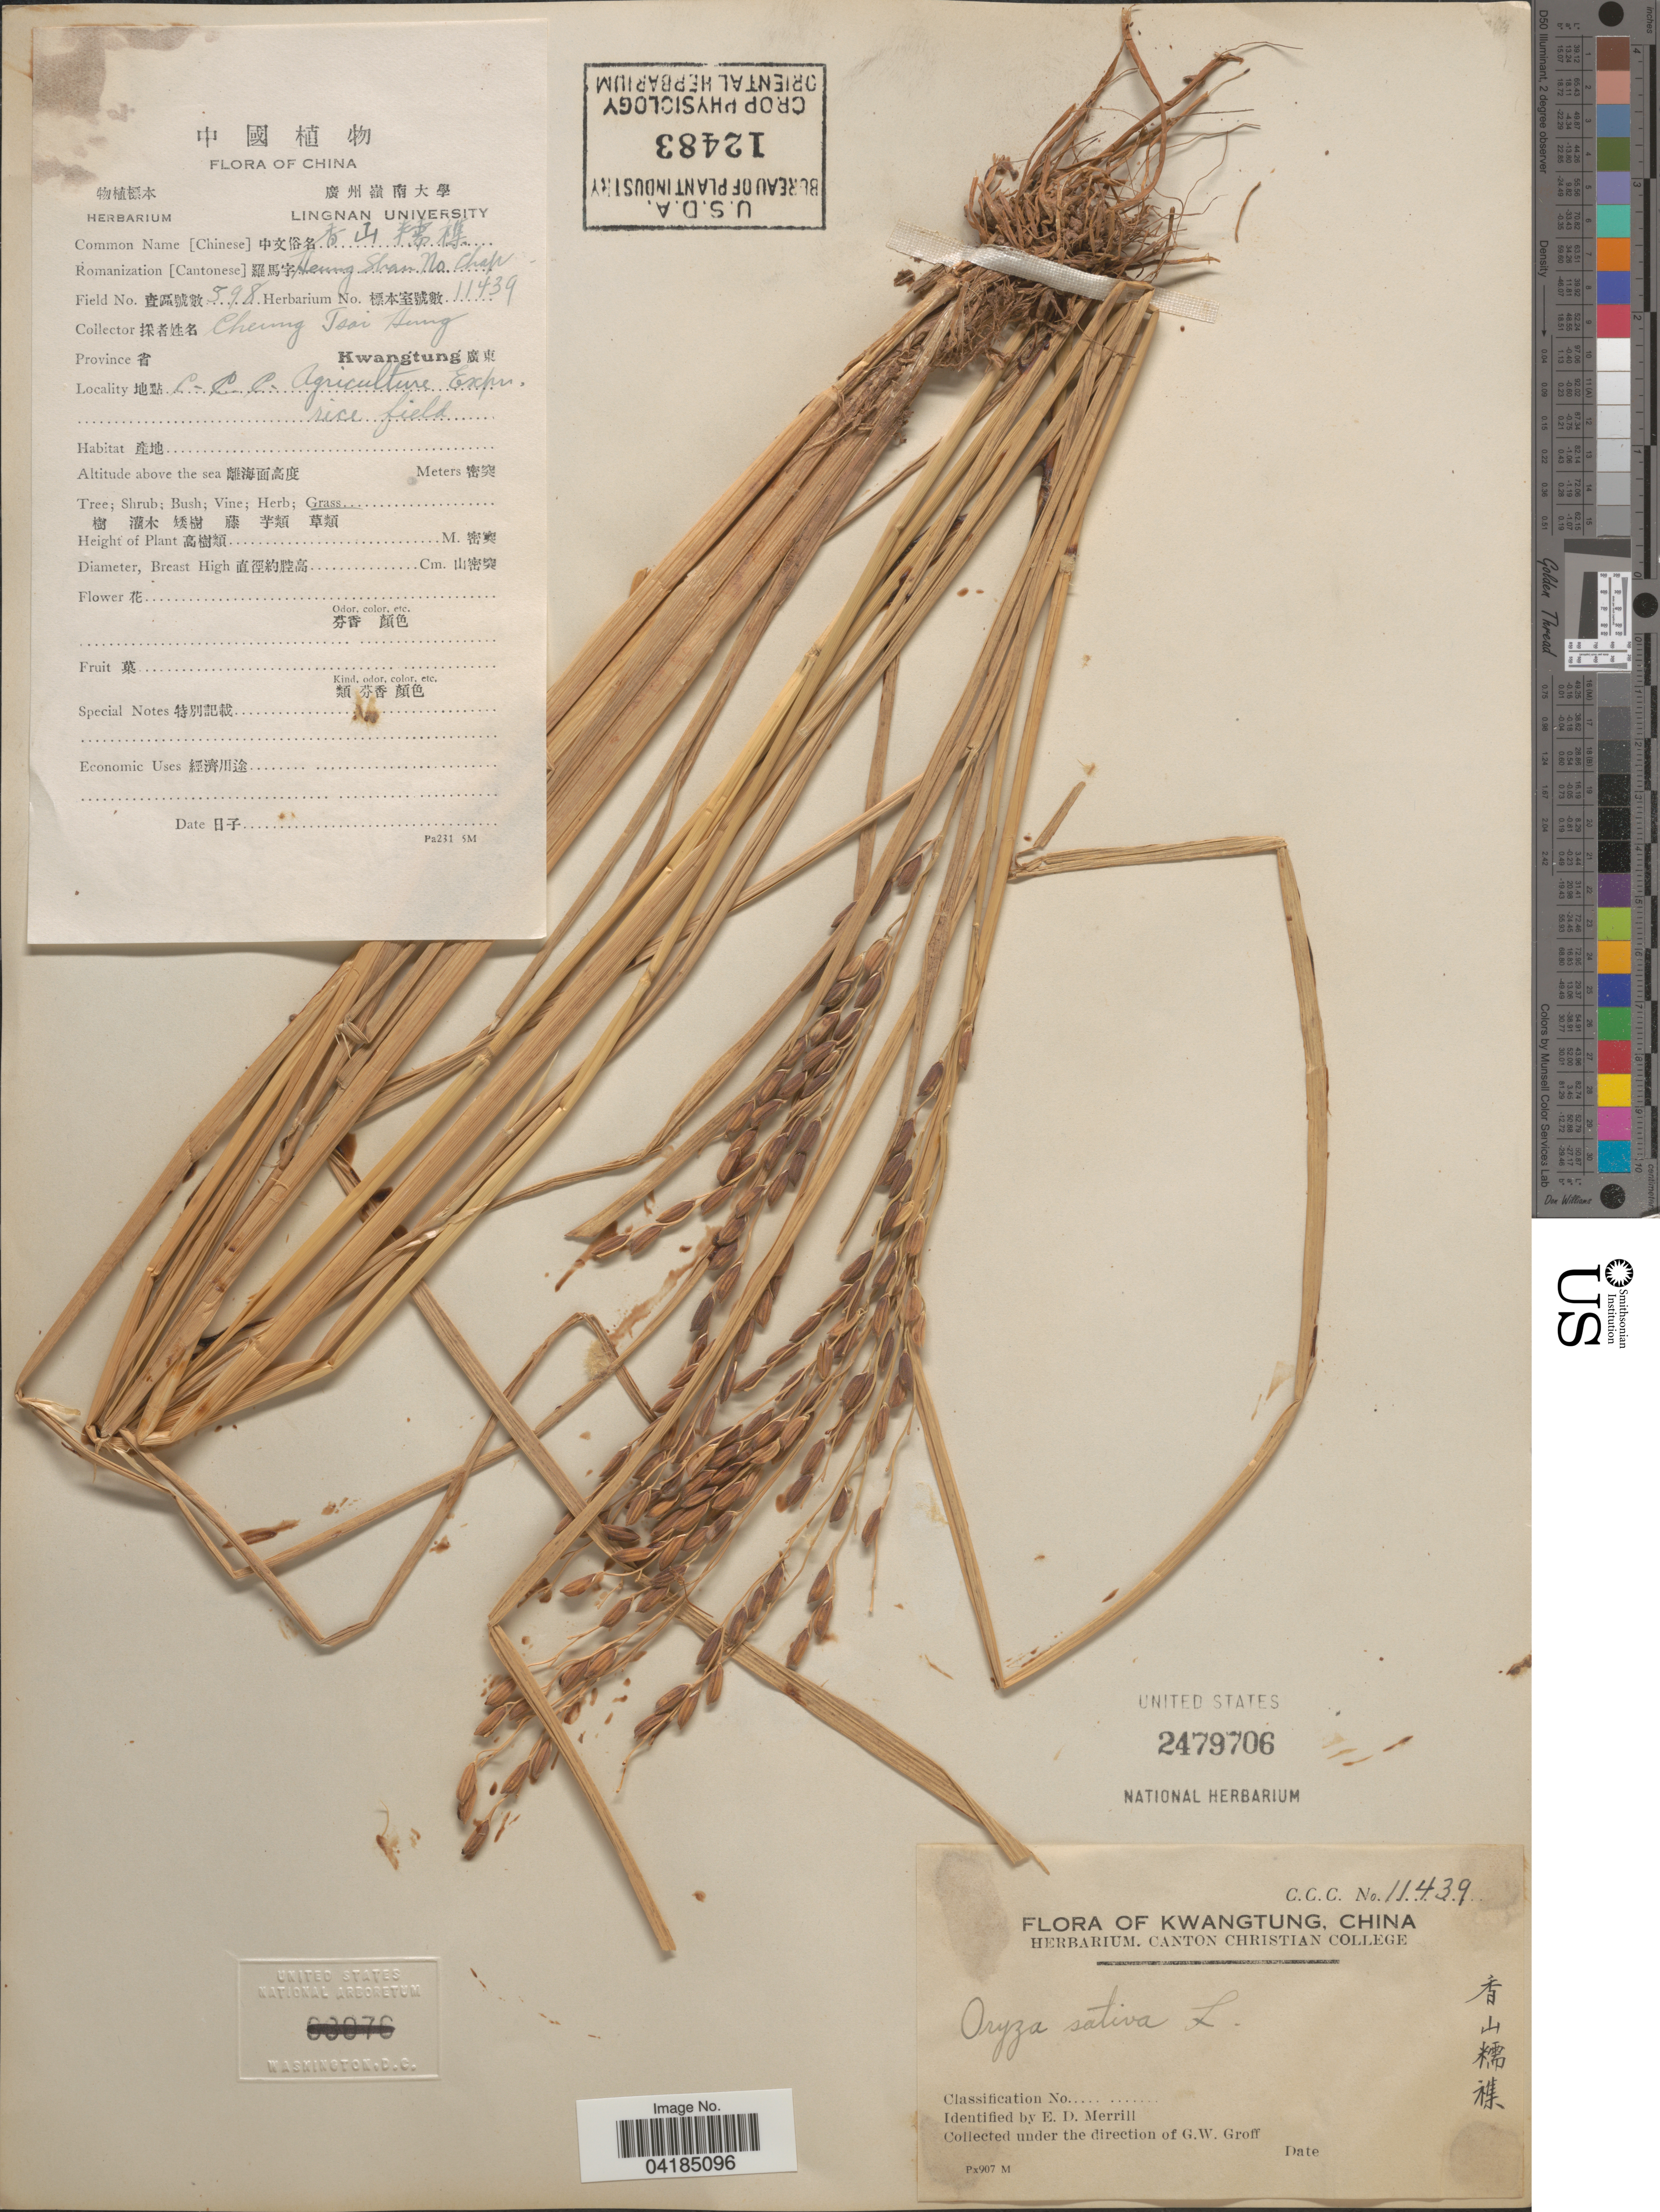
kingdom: Plantae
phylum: Tracheophyta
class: Liliopsida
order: Poales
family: Poaceae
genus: Oryza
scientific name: Oryza sativa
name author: L.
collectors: Cheung Tsai Hung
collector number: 398/11439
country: China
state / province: Guangdong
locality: Province Kwangtung. X. C.C.C. Agriculture Expr. rice field.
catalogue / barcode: US 2479706